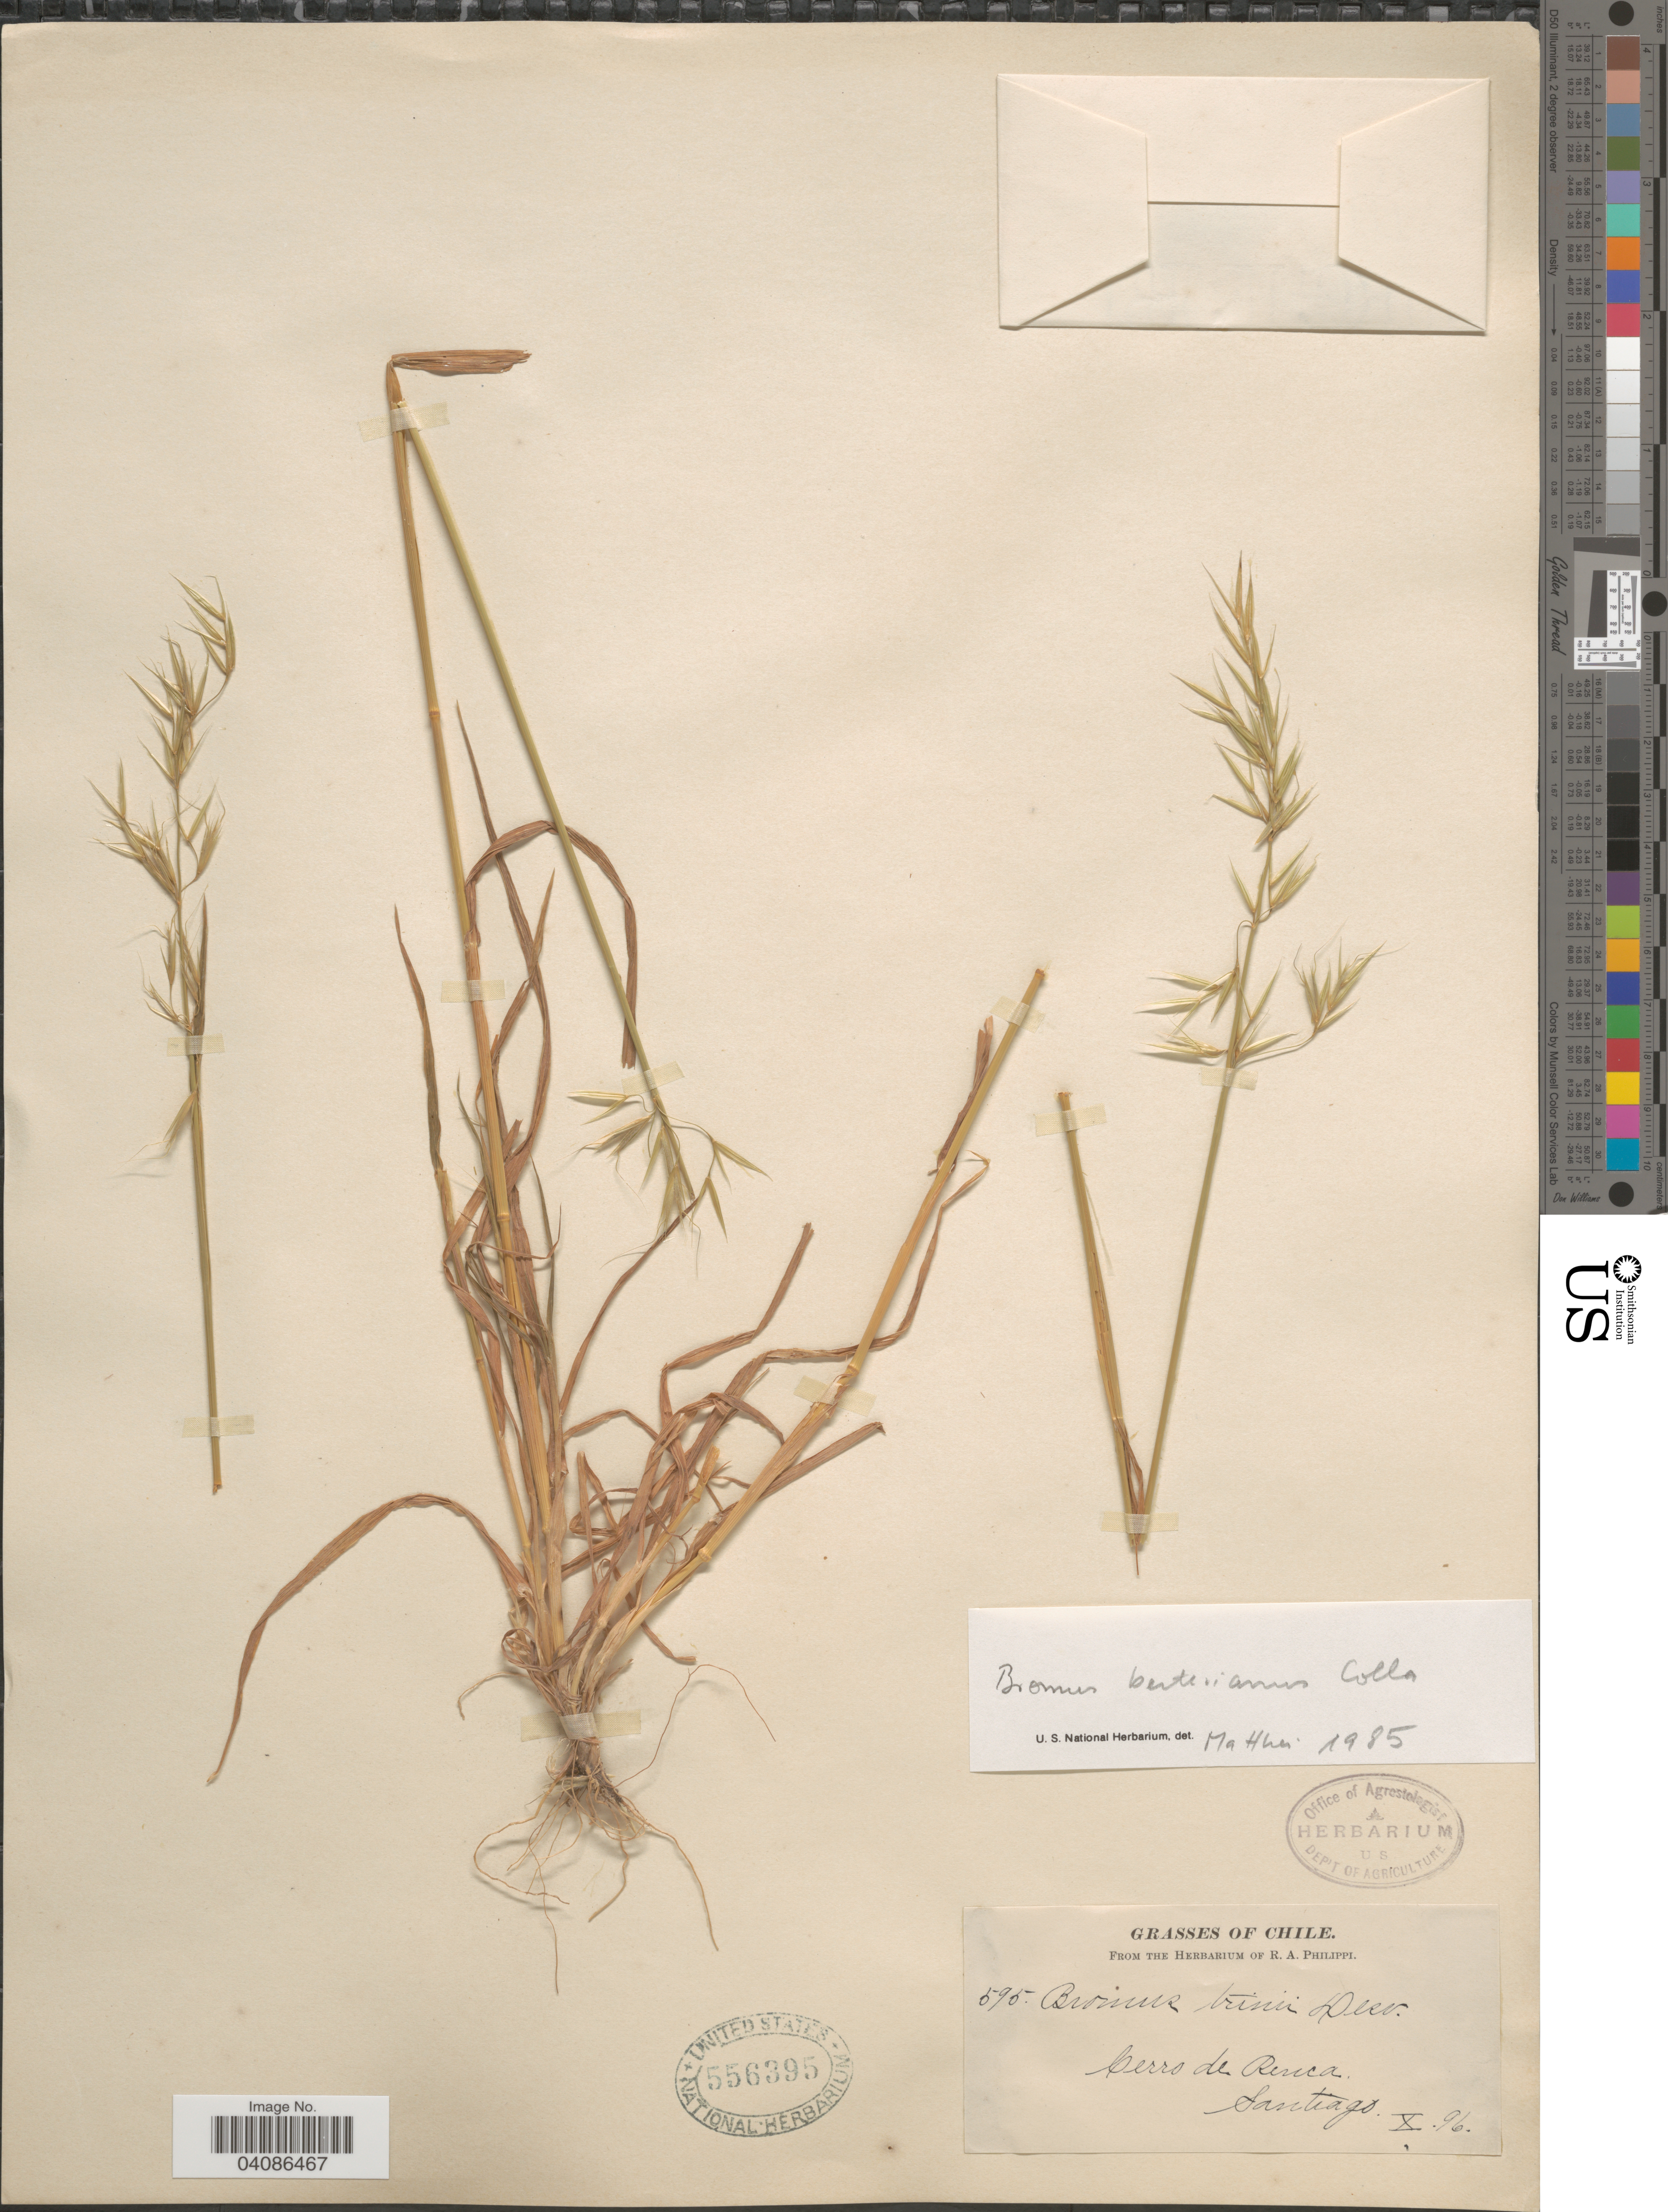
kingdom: Plantae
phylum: Tracheophyta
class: Liliopsida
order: Poales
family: Poaceae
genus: Bromus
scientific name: Bromus berteroanus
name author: Colla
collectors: ex. herb. R.A. Philippi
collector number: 595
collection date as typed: Transcribed d/m/y: /10/96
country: Chile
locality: Cerro de Renca. Santiago.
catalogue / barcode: US 556395